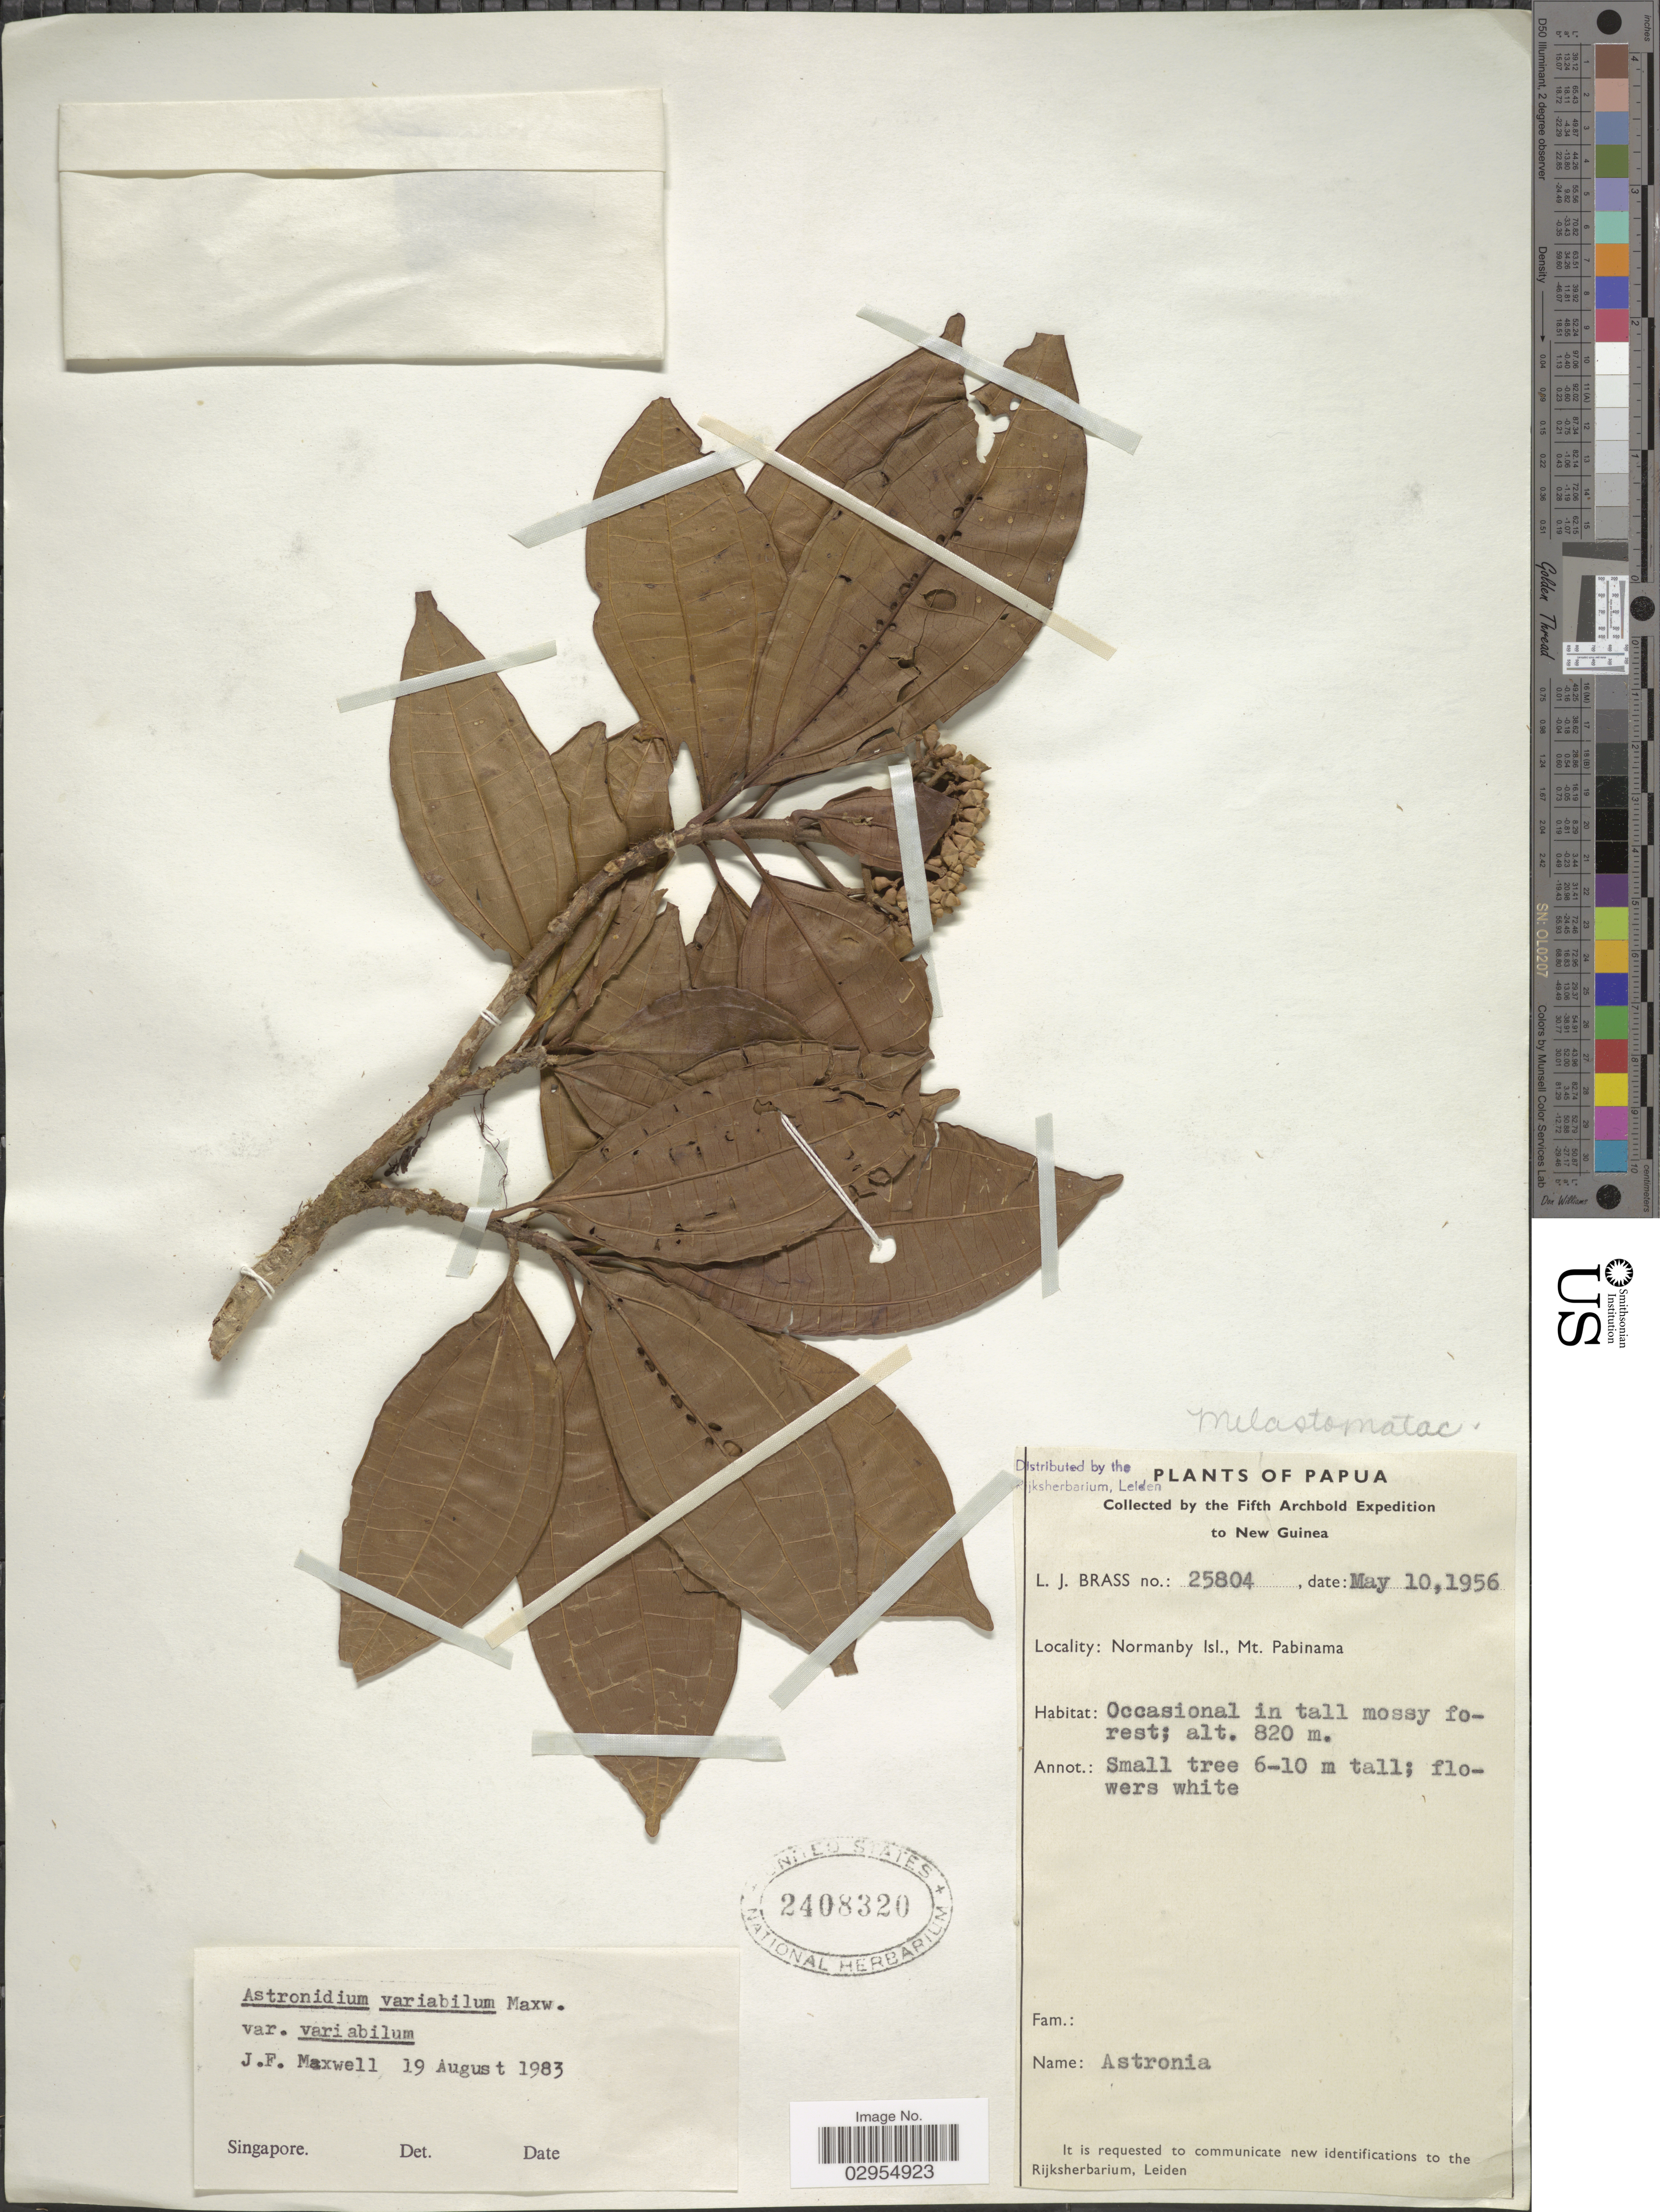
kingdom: Plantae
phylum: Tracheophyta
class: Magnoliopsida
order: Myrtales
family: Melastomataceae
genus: Astronidium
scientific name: Astronidium variabile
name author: J.F. Maxwell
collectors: L. J. Brass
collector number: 25804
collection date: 1956-05-10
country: Papua New Guinea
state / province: Milne Bay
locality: Papua. Normanby Isl.; Mt. Pabinama.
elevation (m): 820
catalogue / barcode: US 2408320